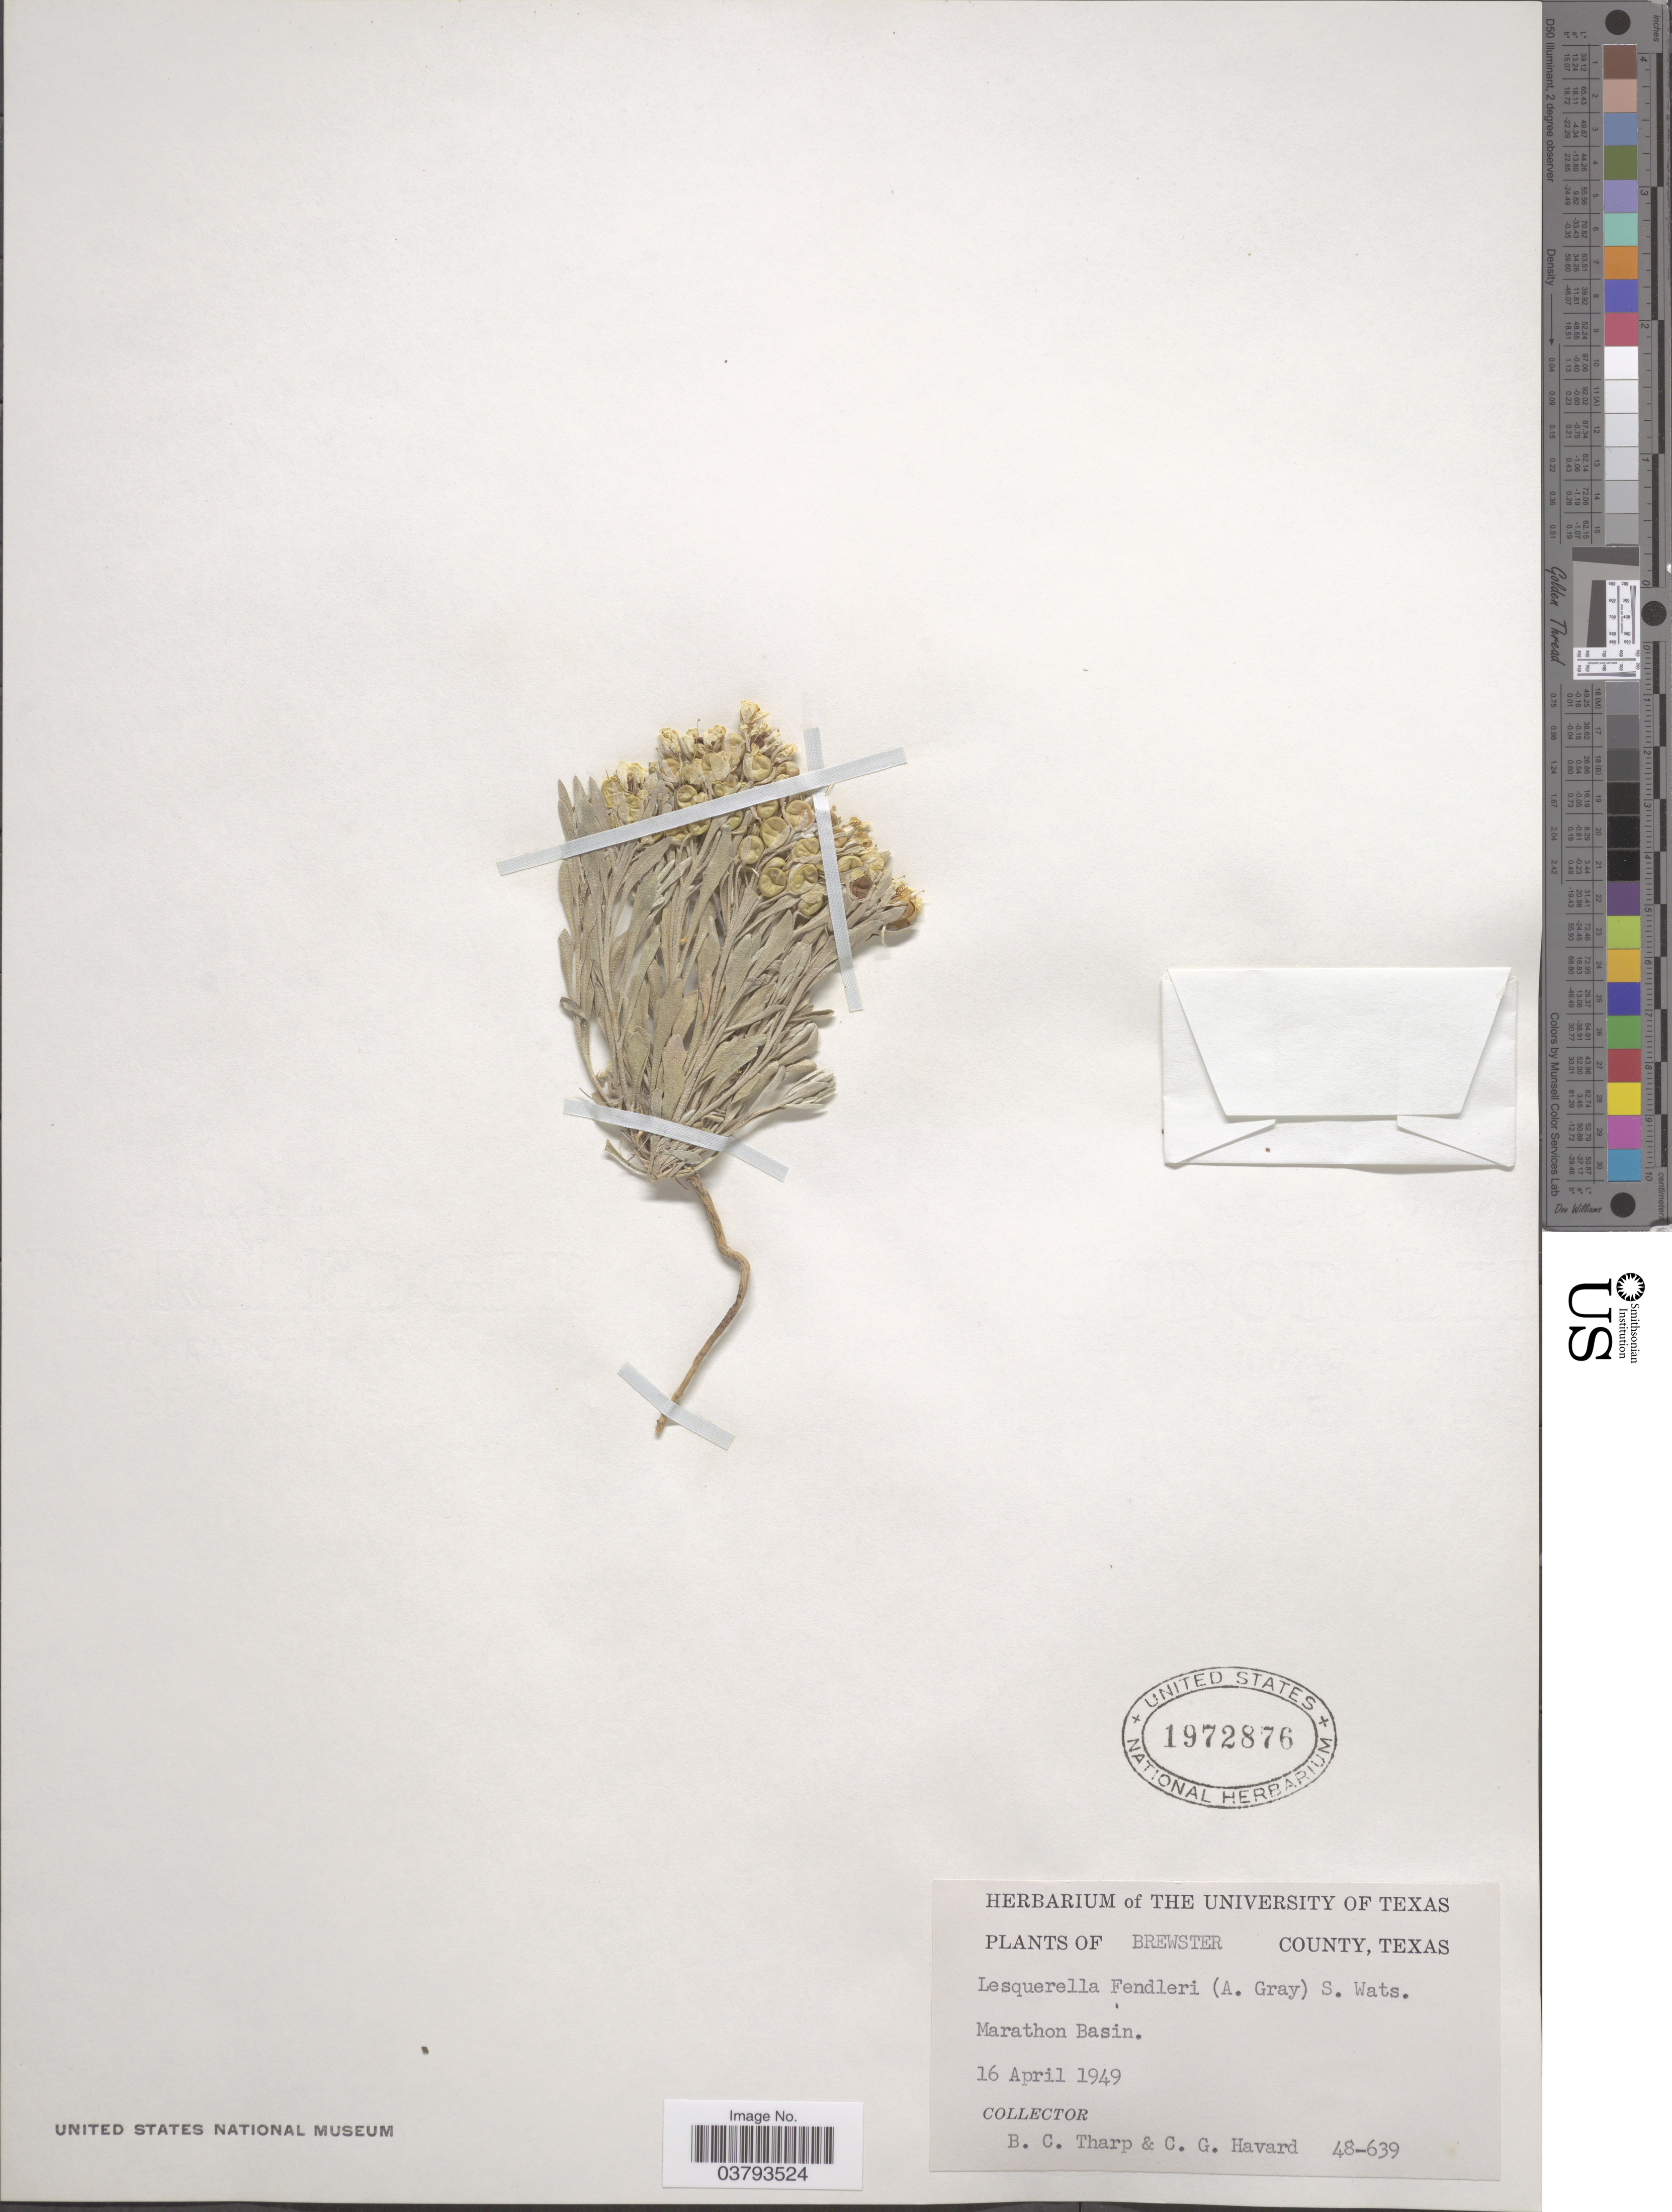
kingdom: Plantae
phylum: Tracheophyta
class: Magnoliopsida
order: Brassicales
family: Brassicaceae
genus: Lesquerella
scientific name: Lesquerella fendleri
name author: (A. Gray) S. Watson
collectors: B. C. Tharp & C. G. Havard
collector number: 48-639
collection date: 1949-04-16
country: United States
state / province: Texas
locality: Brewster County. Marathon Basin.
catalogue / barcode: US 1972876